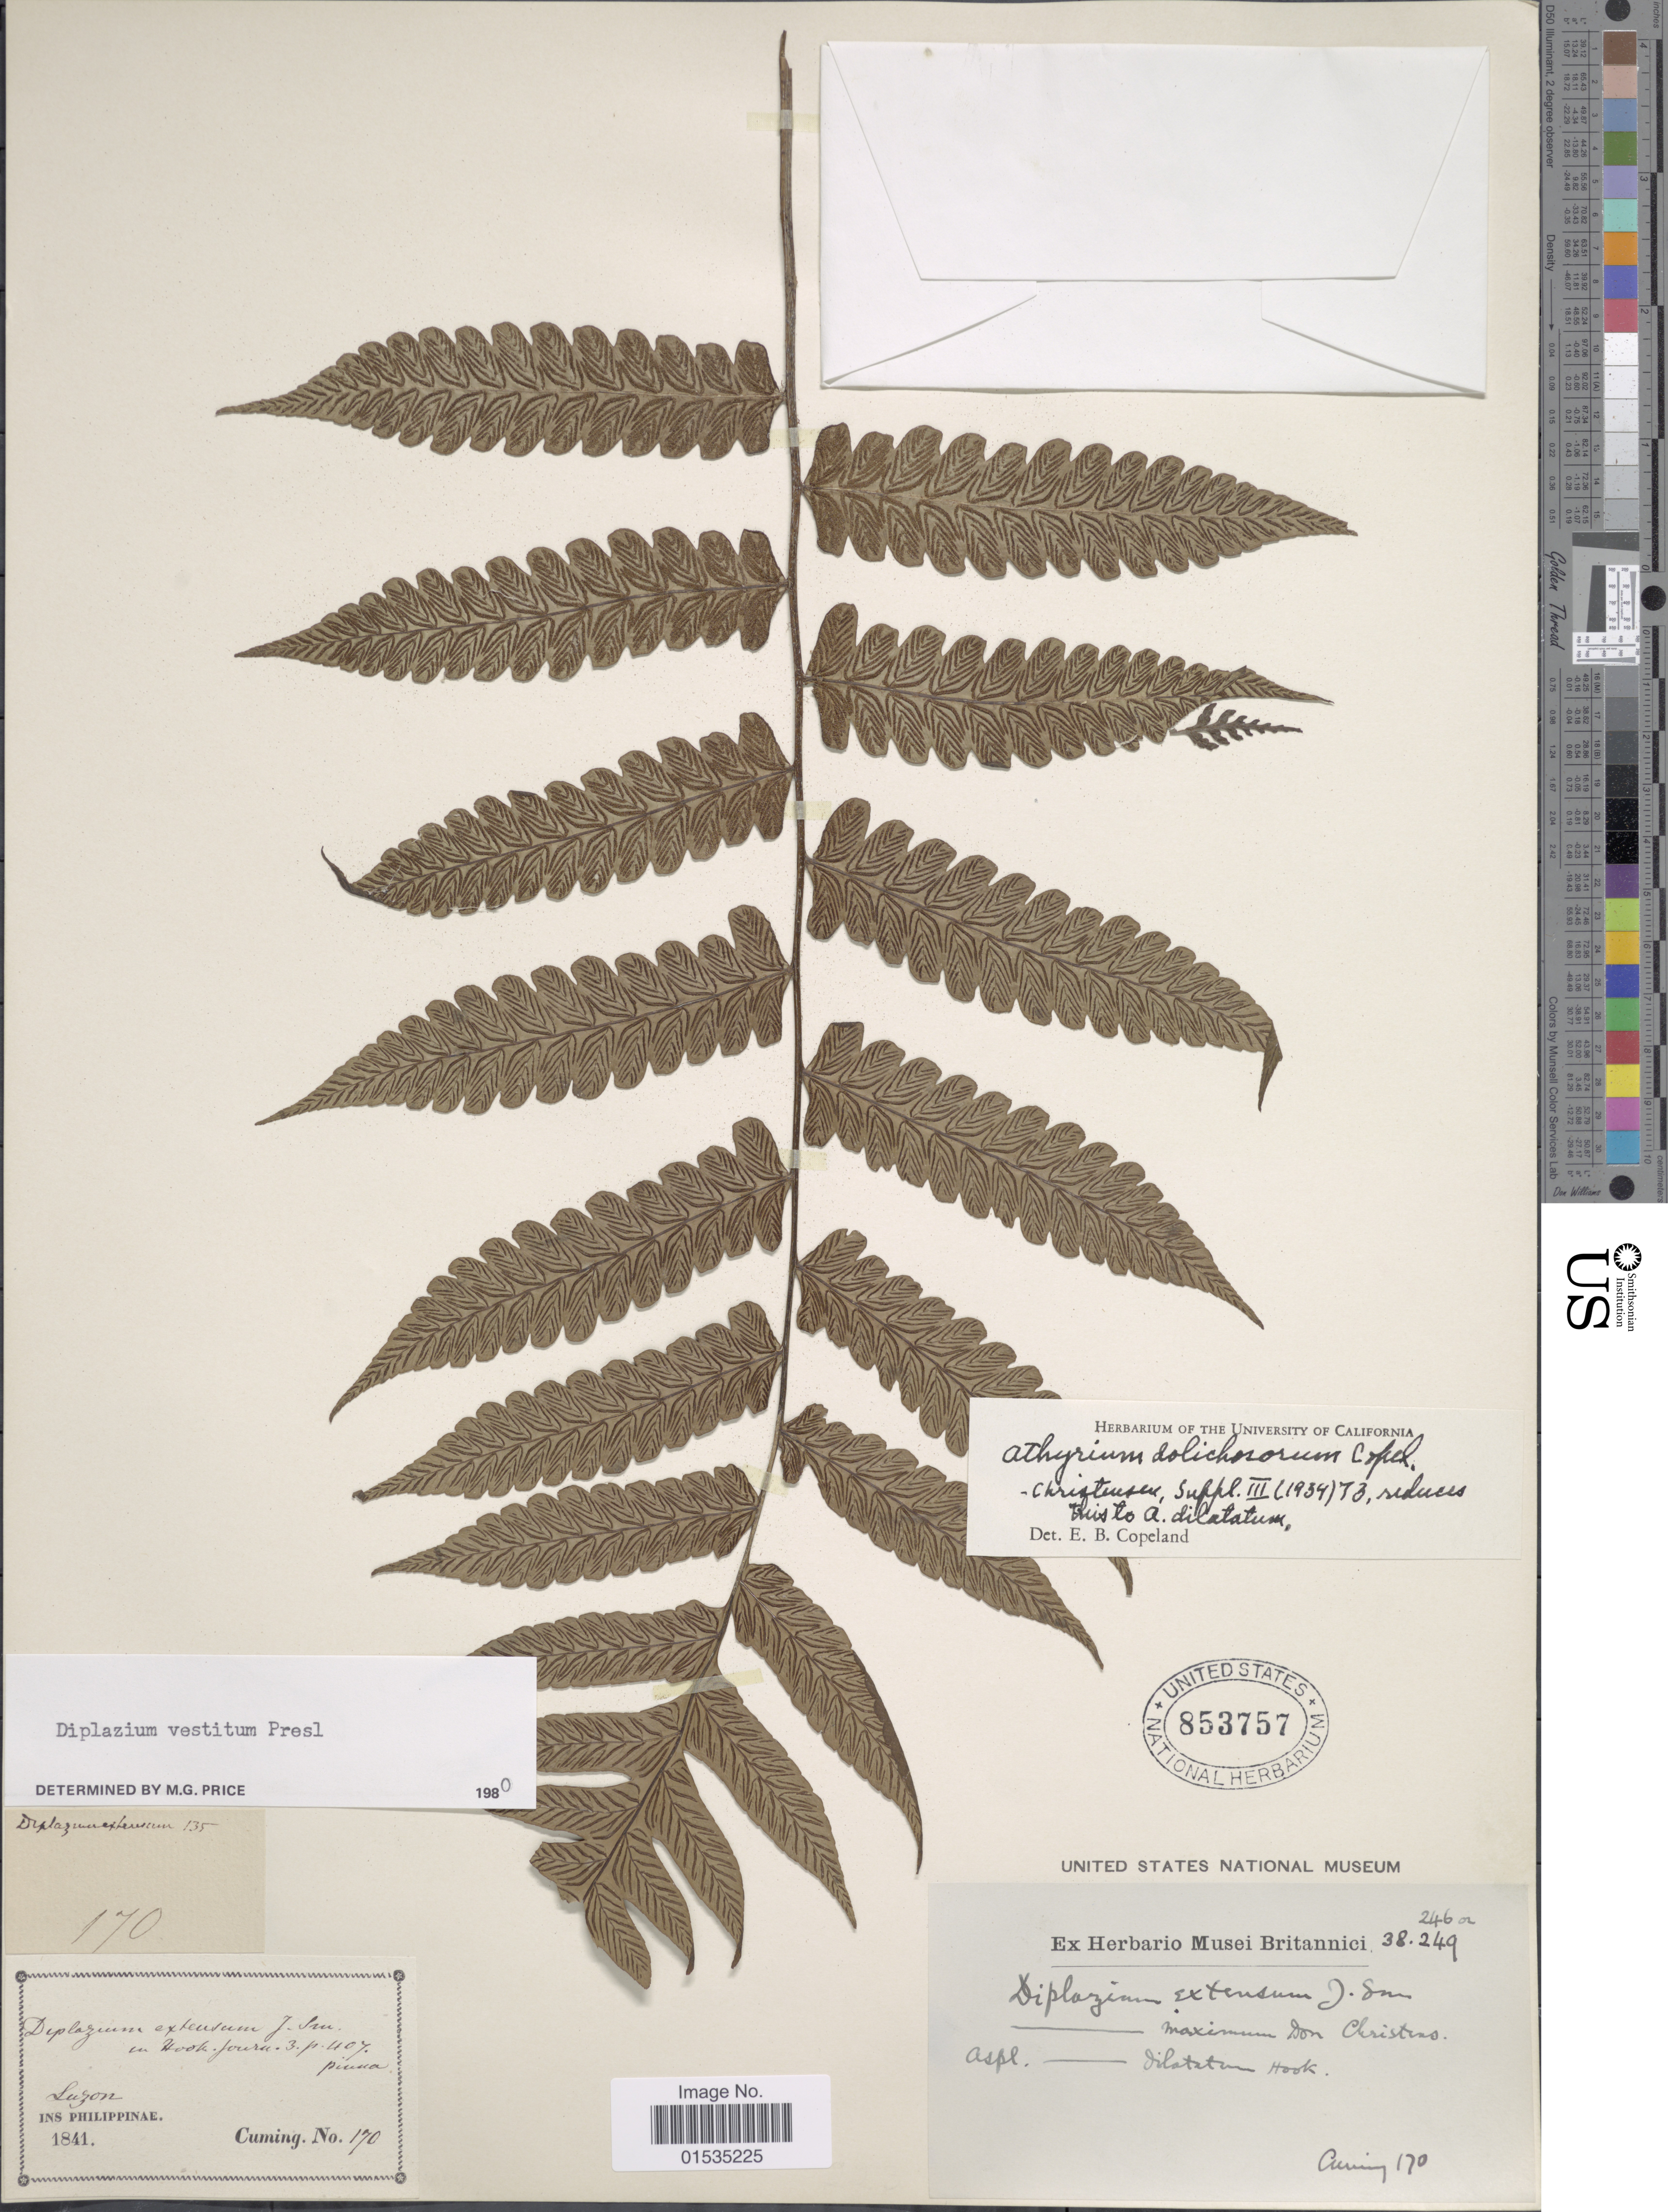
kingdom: Plantae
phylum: Tracheophyta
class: Polypodiopsida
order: Polypodiales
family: Athyriaceae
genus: Diplazium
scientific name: Diplazium vestitum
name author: C. Presl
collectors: -. Cuming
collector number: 170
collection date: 1841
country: Philippines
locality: Luzon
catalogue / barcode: US 853757